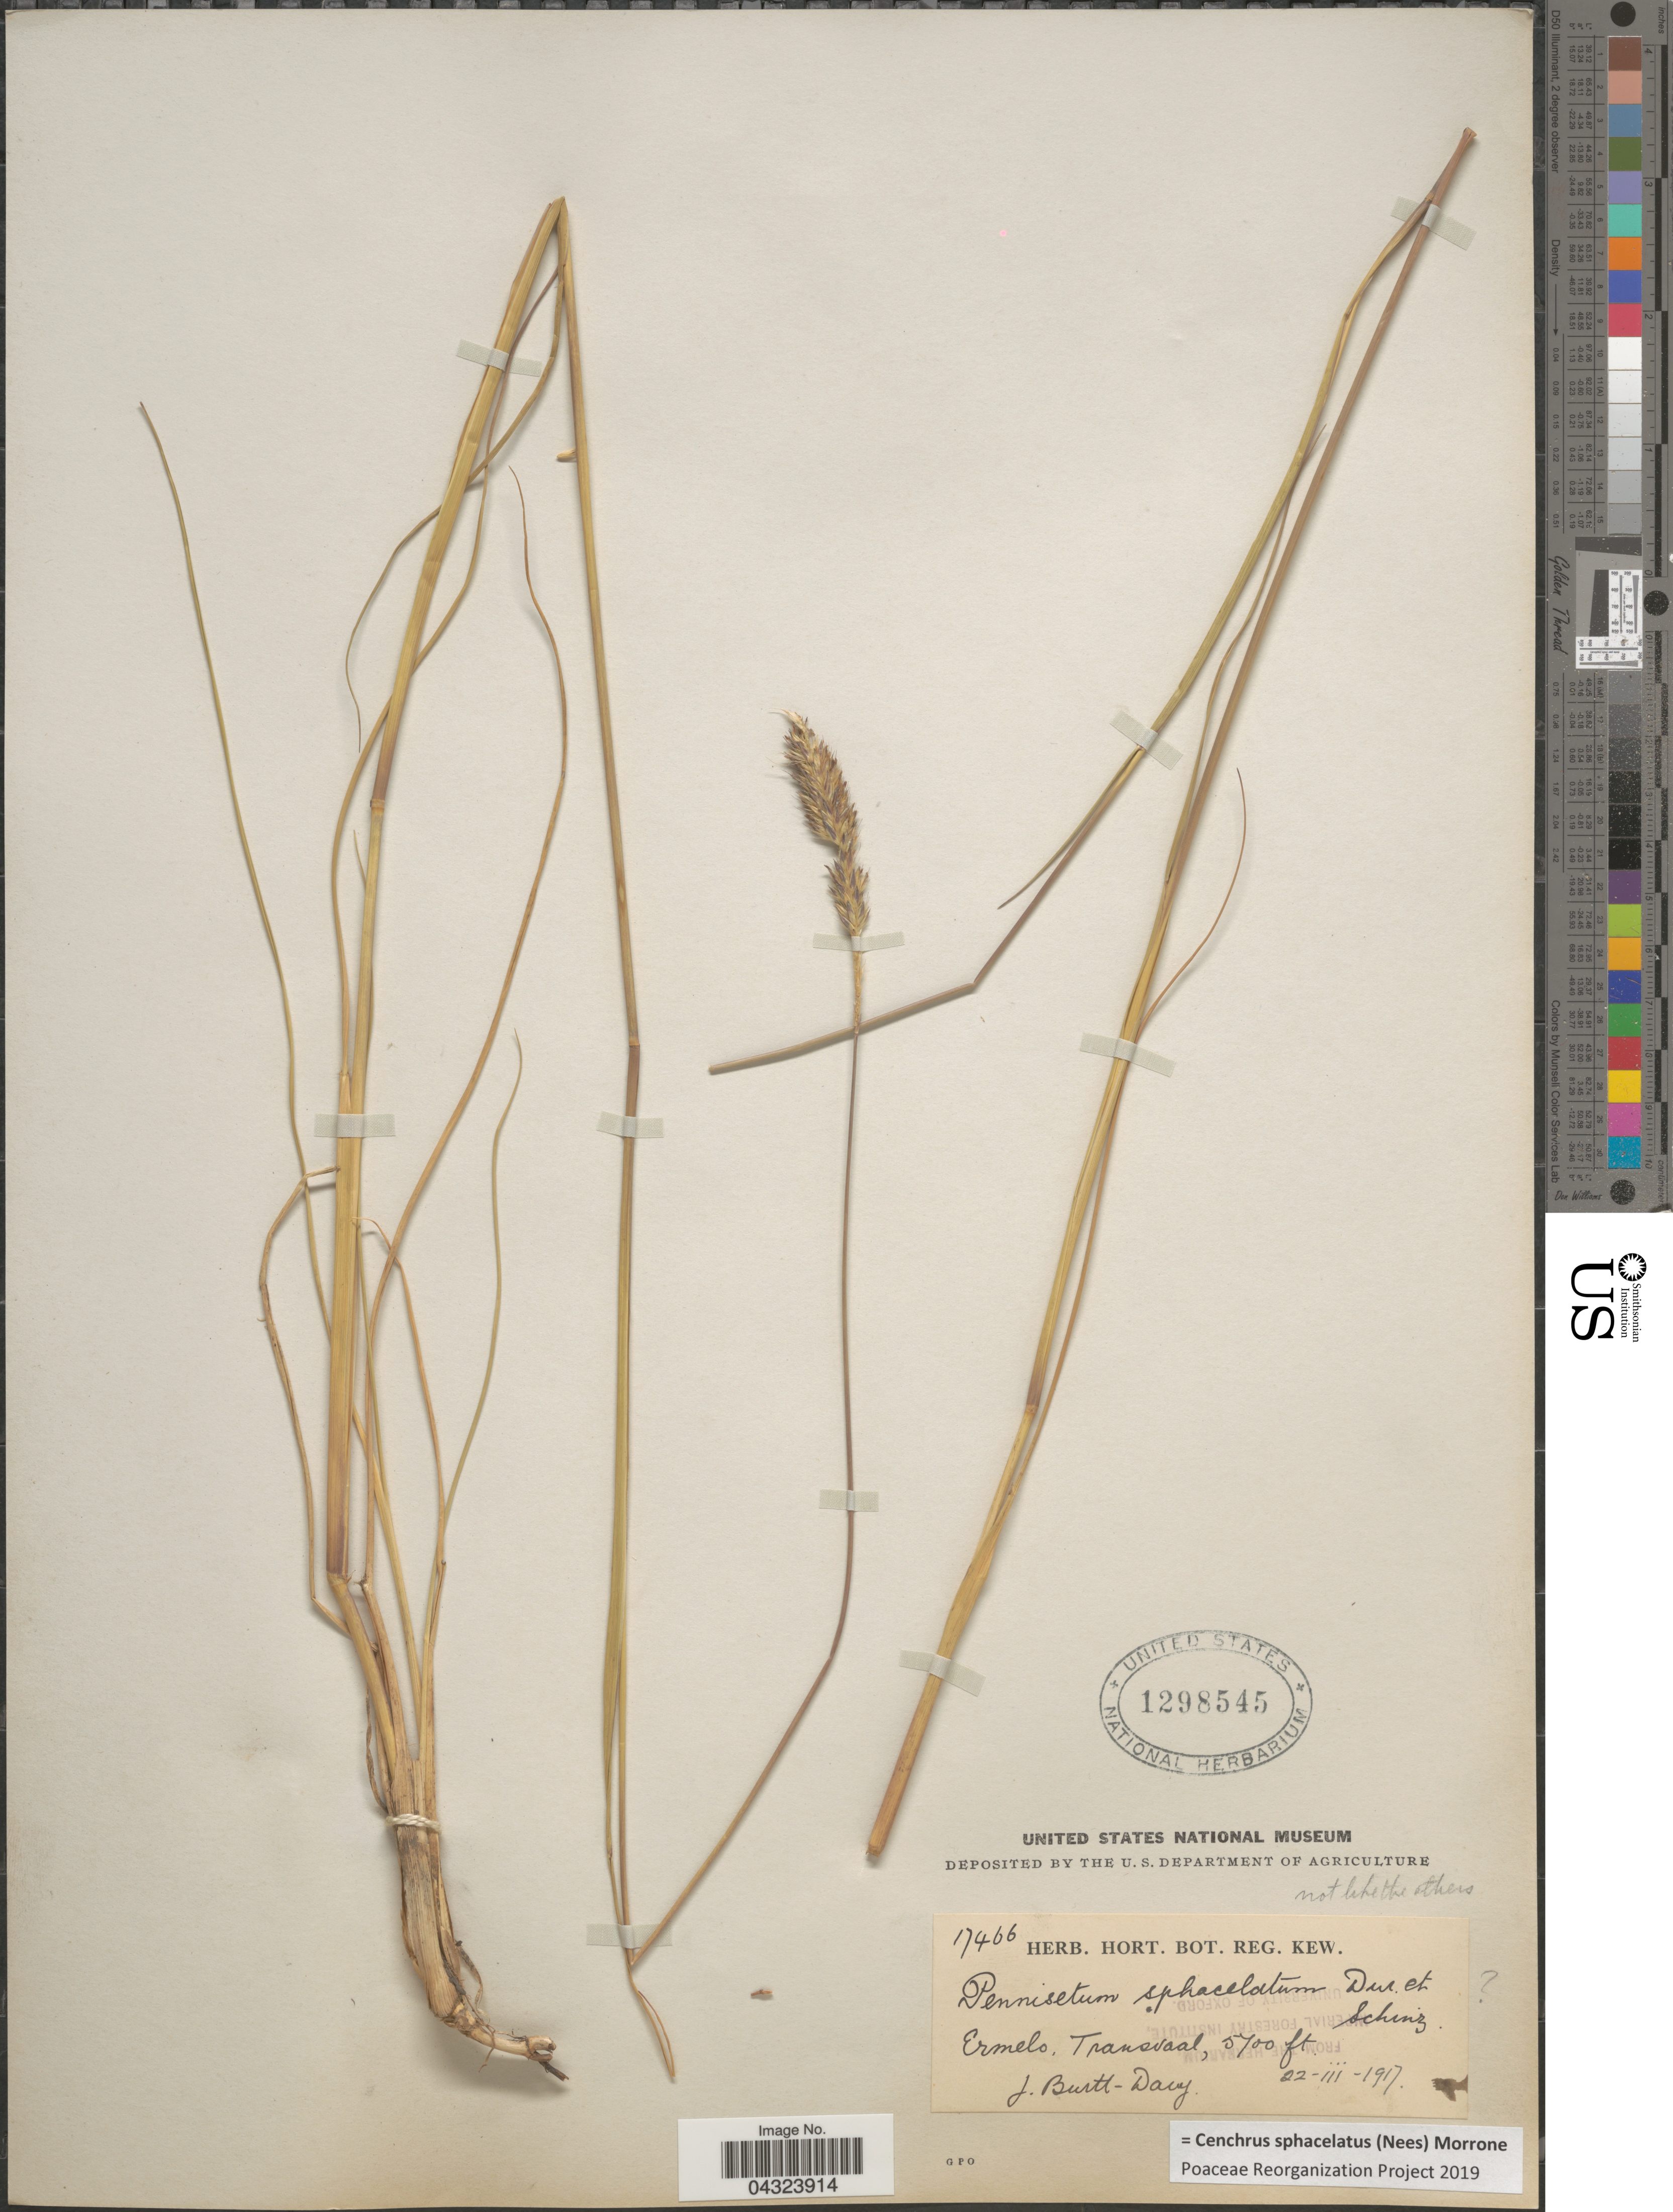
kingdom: Plantae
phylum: Tracheophyta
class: Liliopsida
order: Poales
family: Poaceae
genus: Cenchrus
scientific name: Cenchrus sphacelatus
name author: (Nees) Morrone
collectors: J. Burtt Davy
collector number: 17466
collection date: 1917-03-22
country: South Africa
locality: Ermelo, Transvaal.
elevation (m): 1737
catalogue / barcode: US 1298545